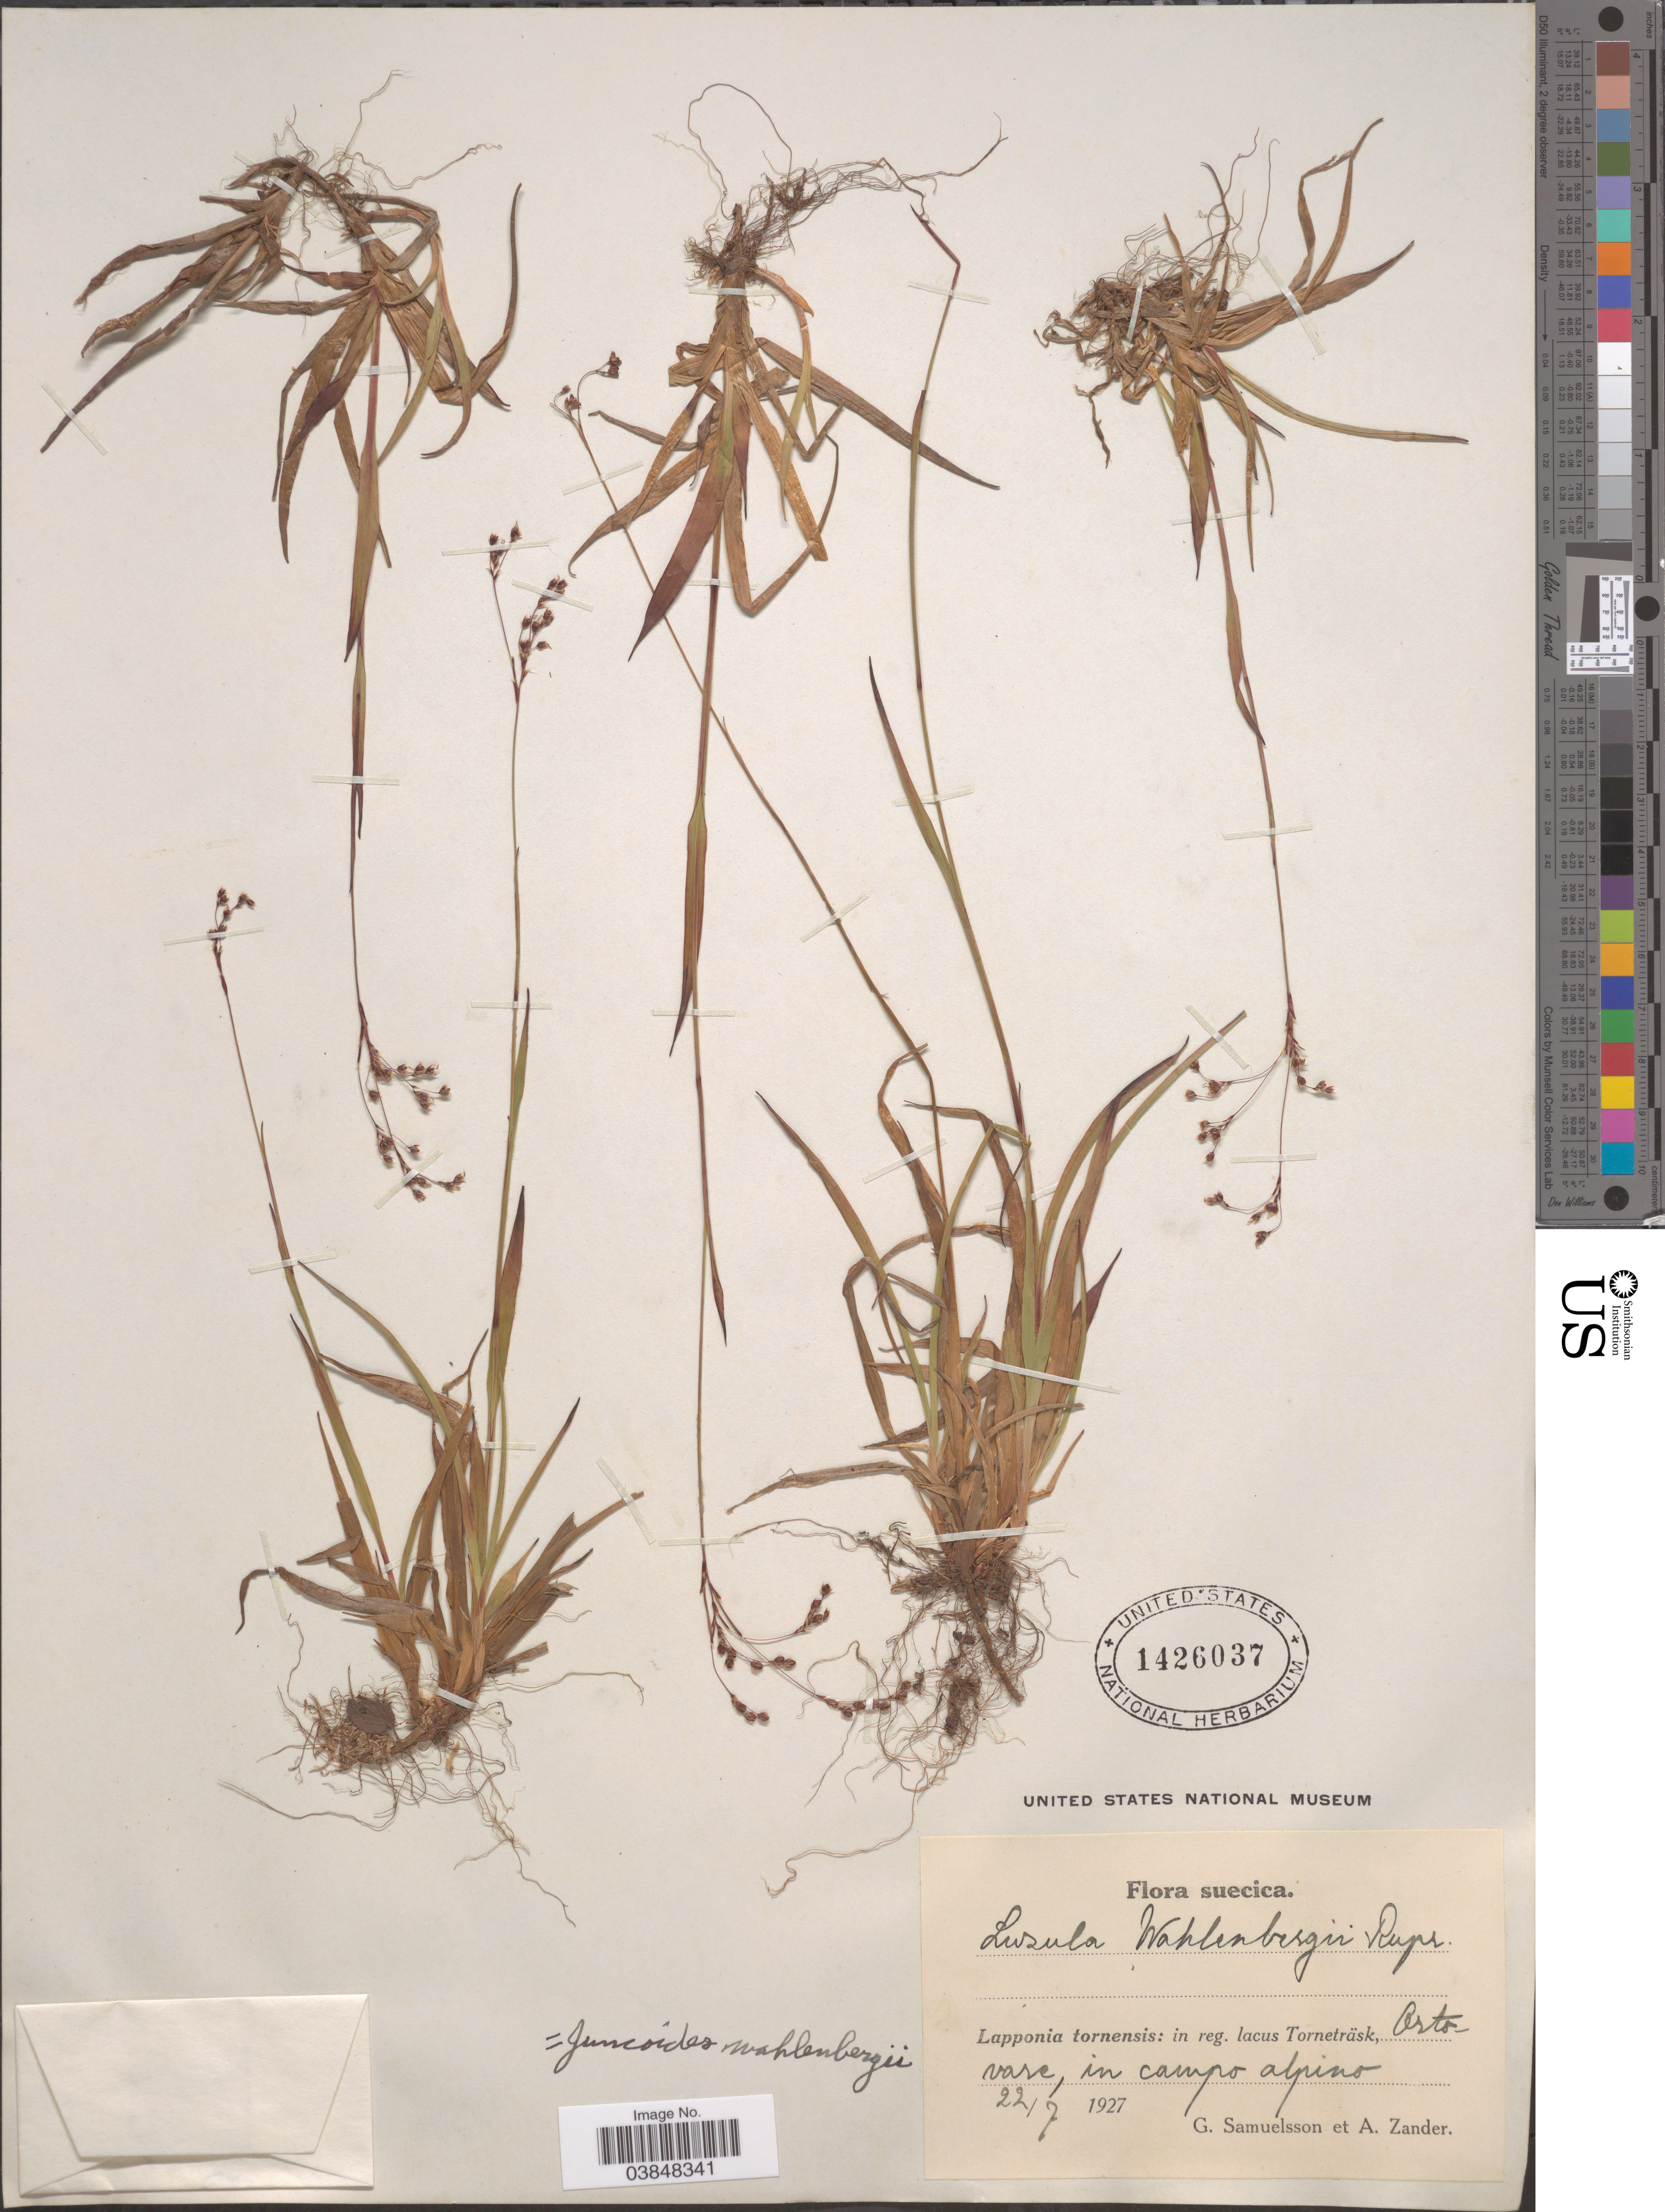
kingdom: Plantae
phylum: Tracheophyta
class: Liliopsida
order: Poales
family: Juncaceae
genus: Luzula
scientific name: Luzula wahlenbergii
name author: Rupr.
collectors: G. Samuelsson & A. Zander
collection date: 1927-07-22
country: Finland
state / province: Lappi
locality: Lapponia tornensis: in reg. lacus Torneträsk, Arto-vare, in campo alpino.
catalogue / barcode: US 1426037